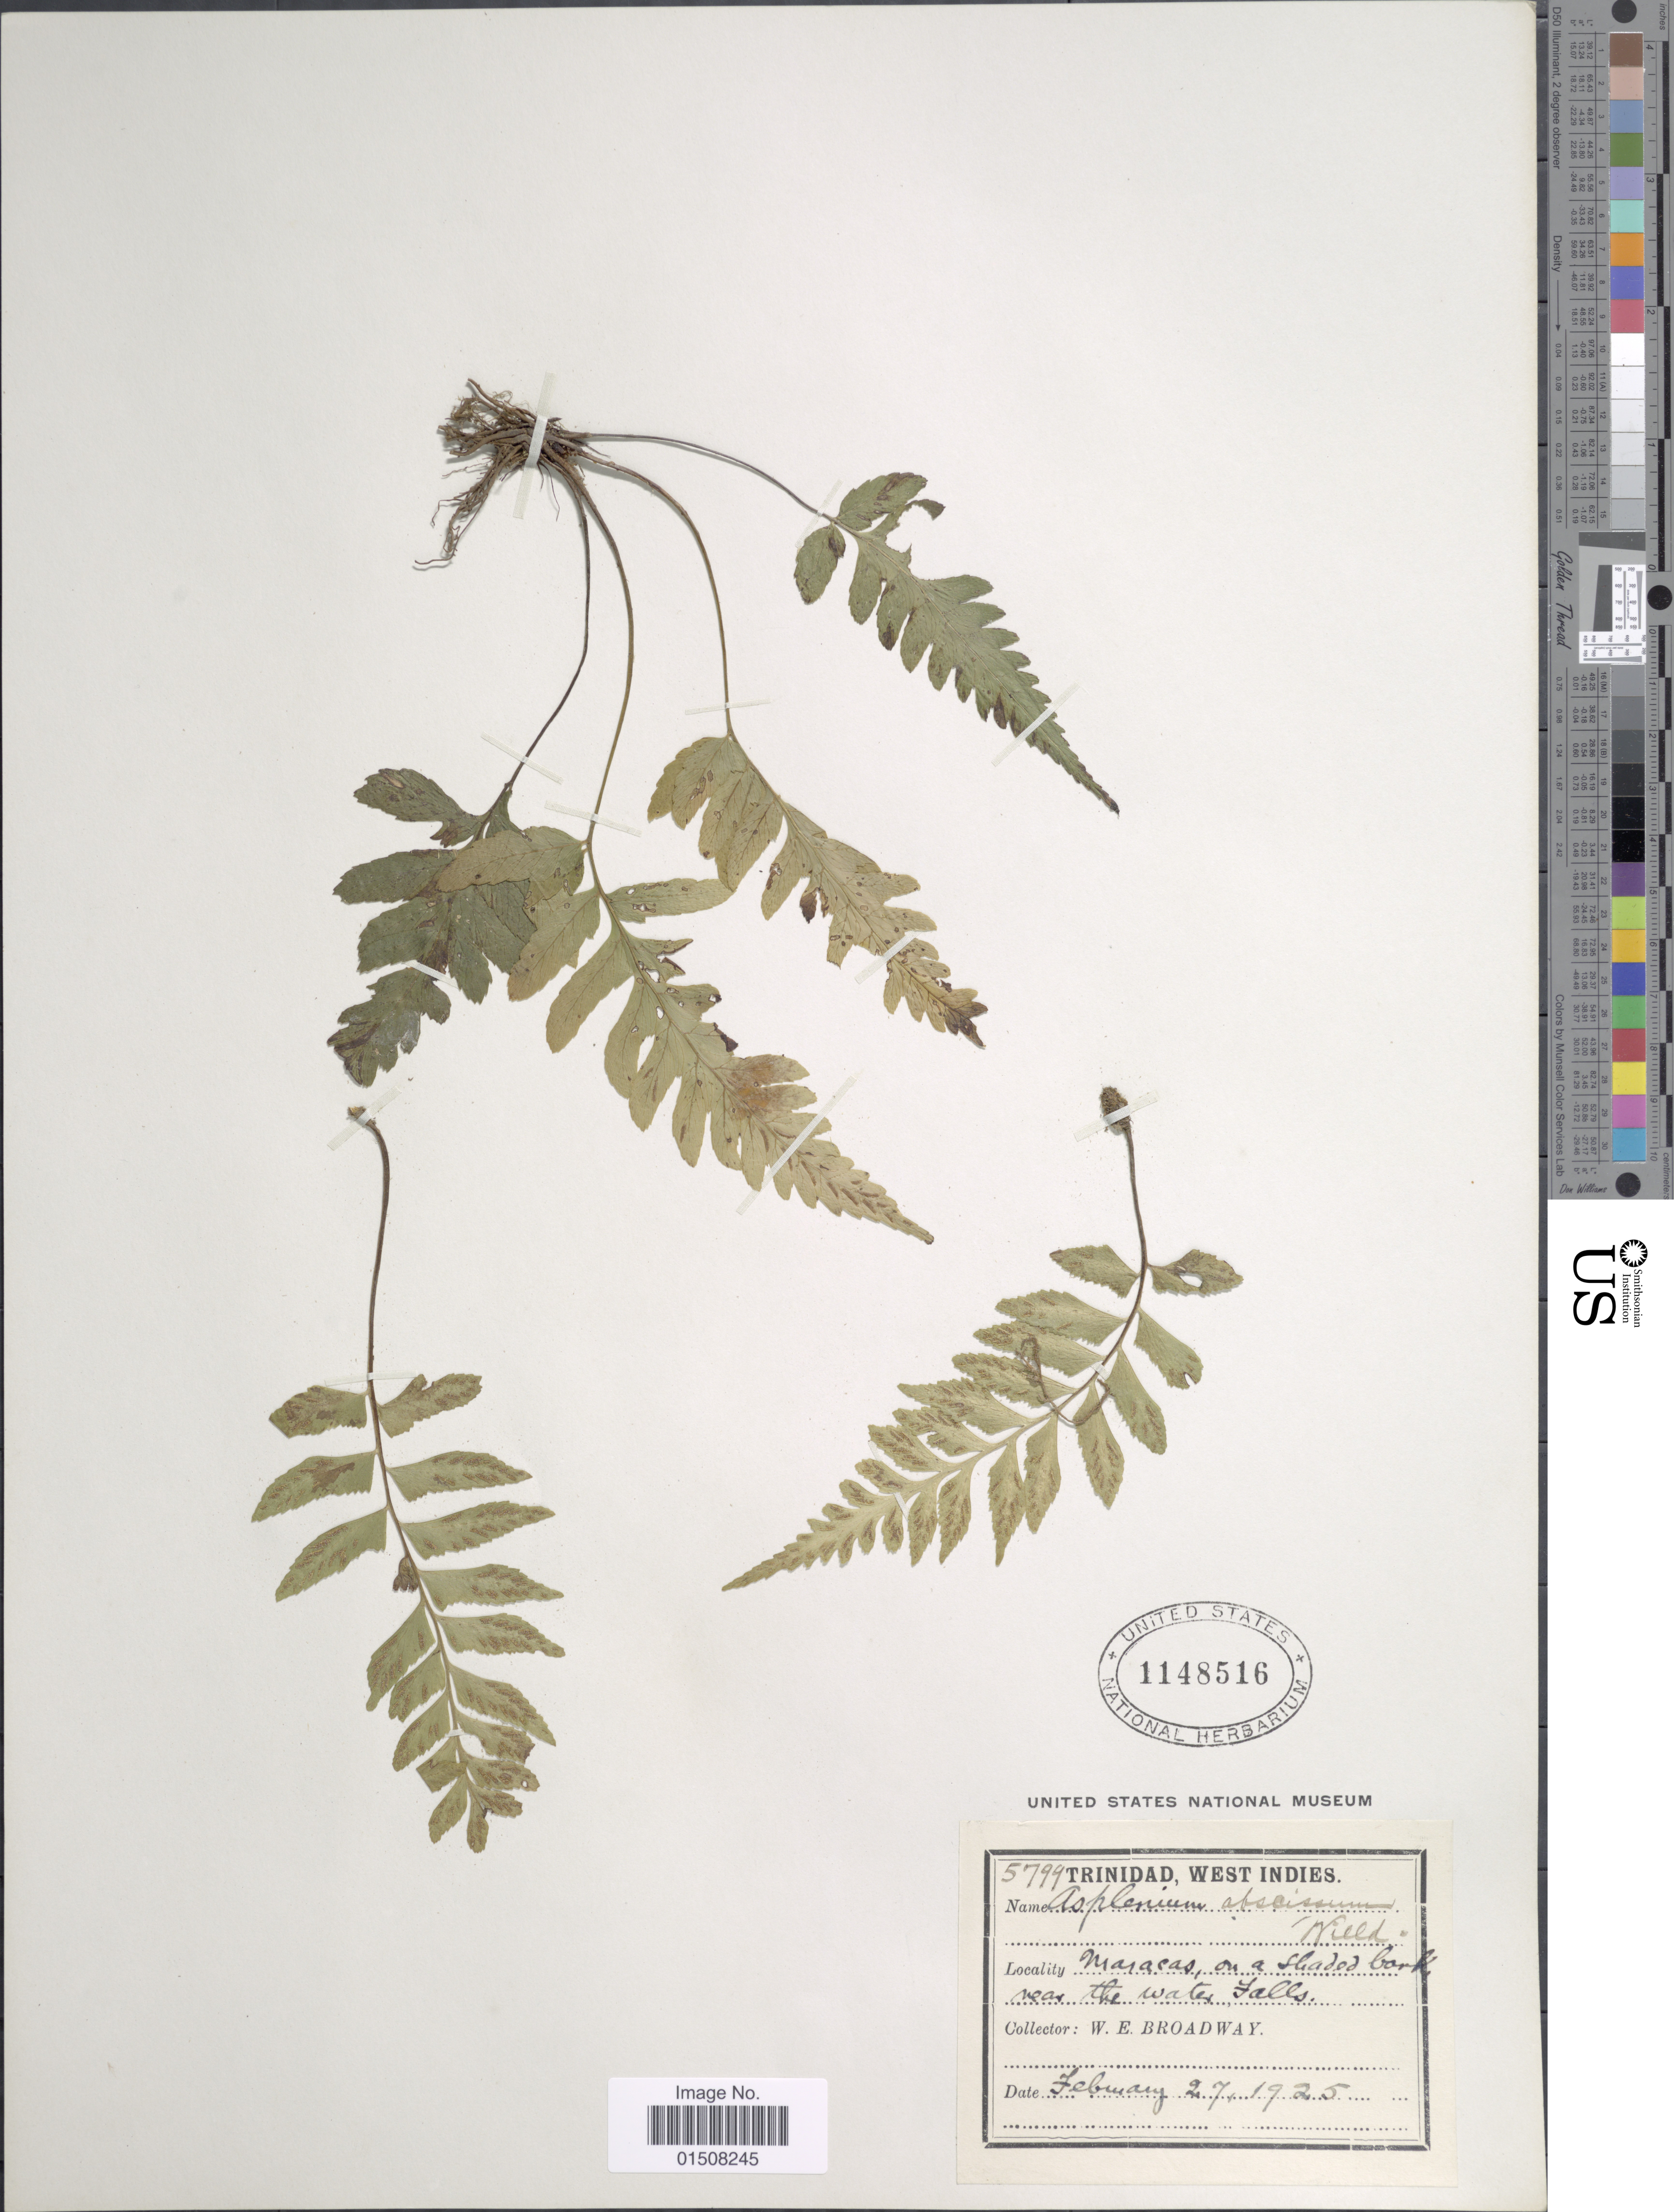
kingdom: Plantae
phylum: Tracheophyta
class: Polypodiopsida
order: Polypodiales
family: Aspleniaceae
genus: Asplenium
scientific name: Asplenium abscissum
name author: Willd.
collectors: W. E. Broadway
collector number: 5799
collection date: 1925-02-27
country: Trinidad and Tobago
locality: Trinidad, Maracas, on a shaded abnk near the water falls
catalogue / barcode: US 1148516